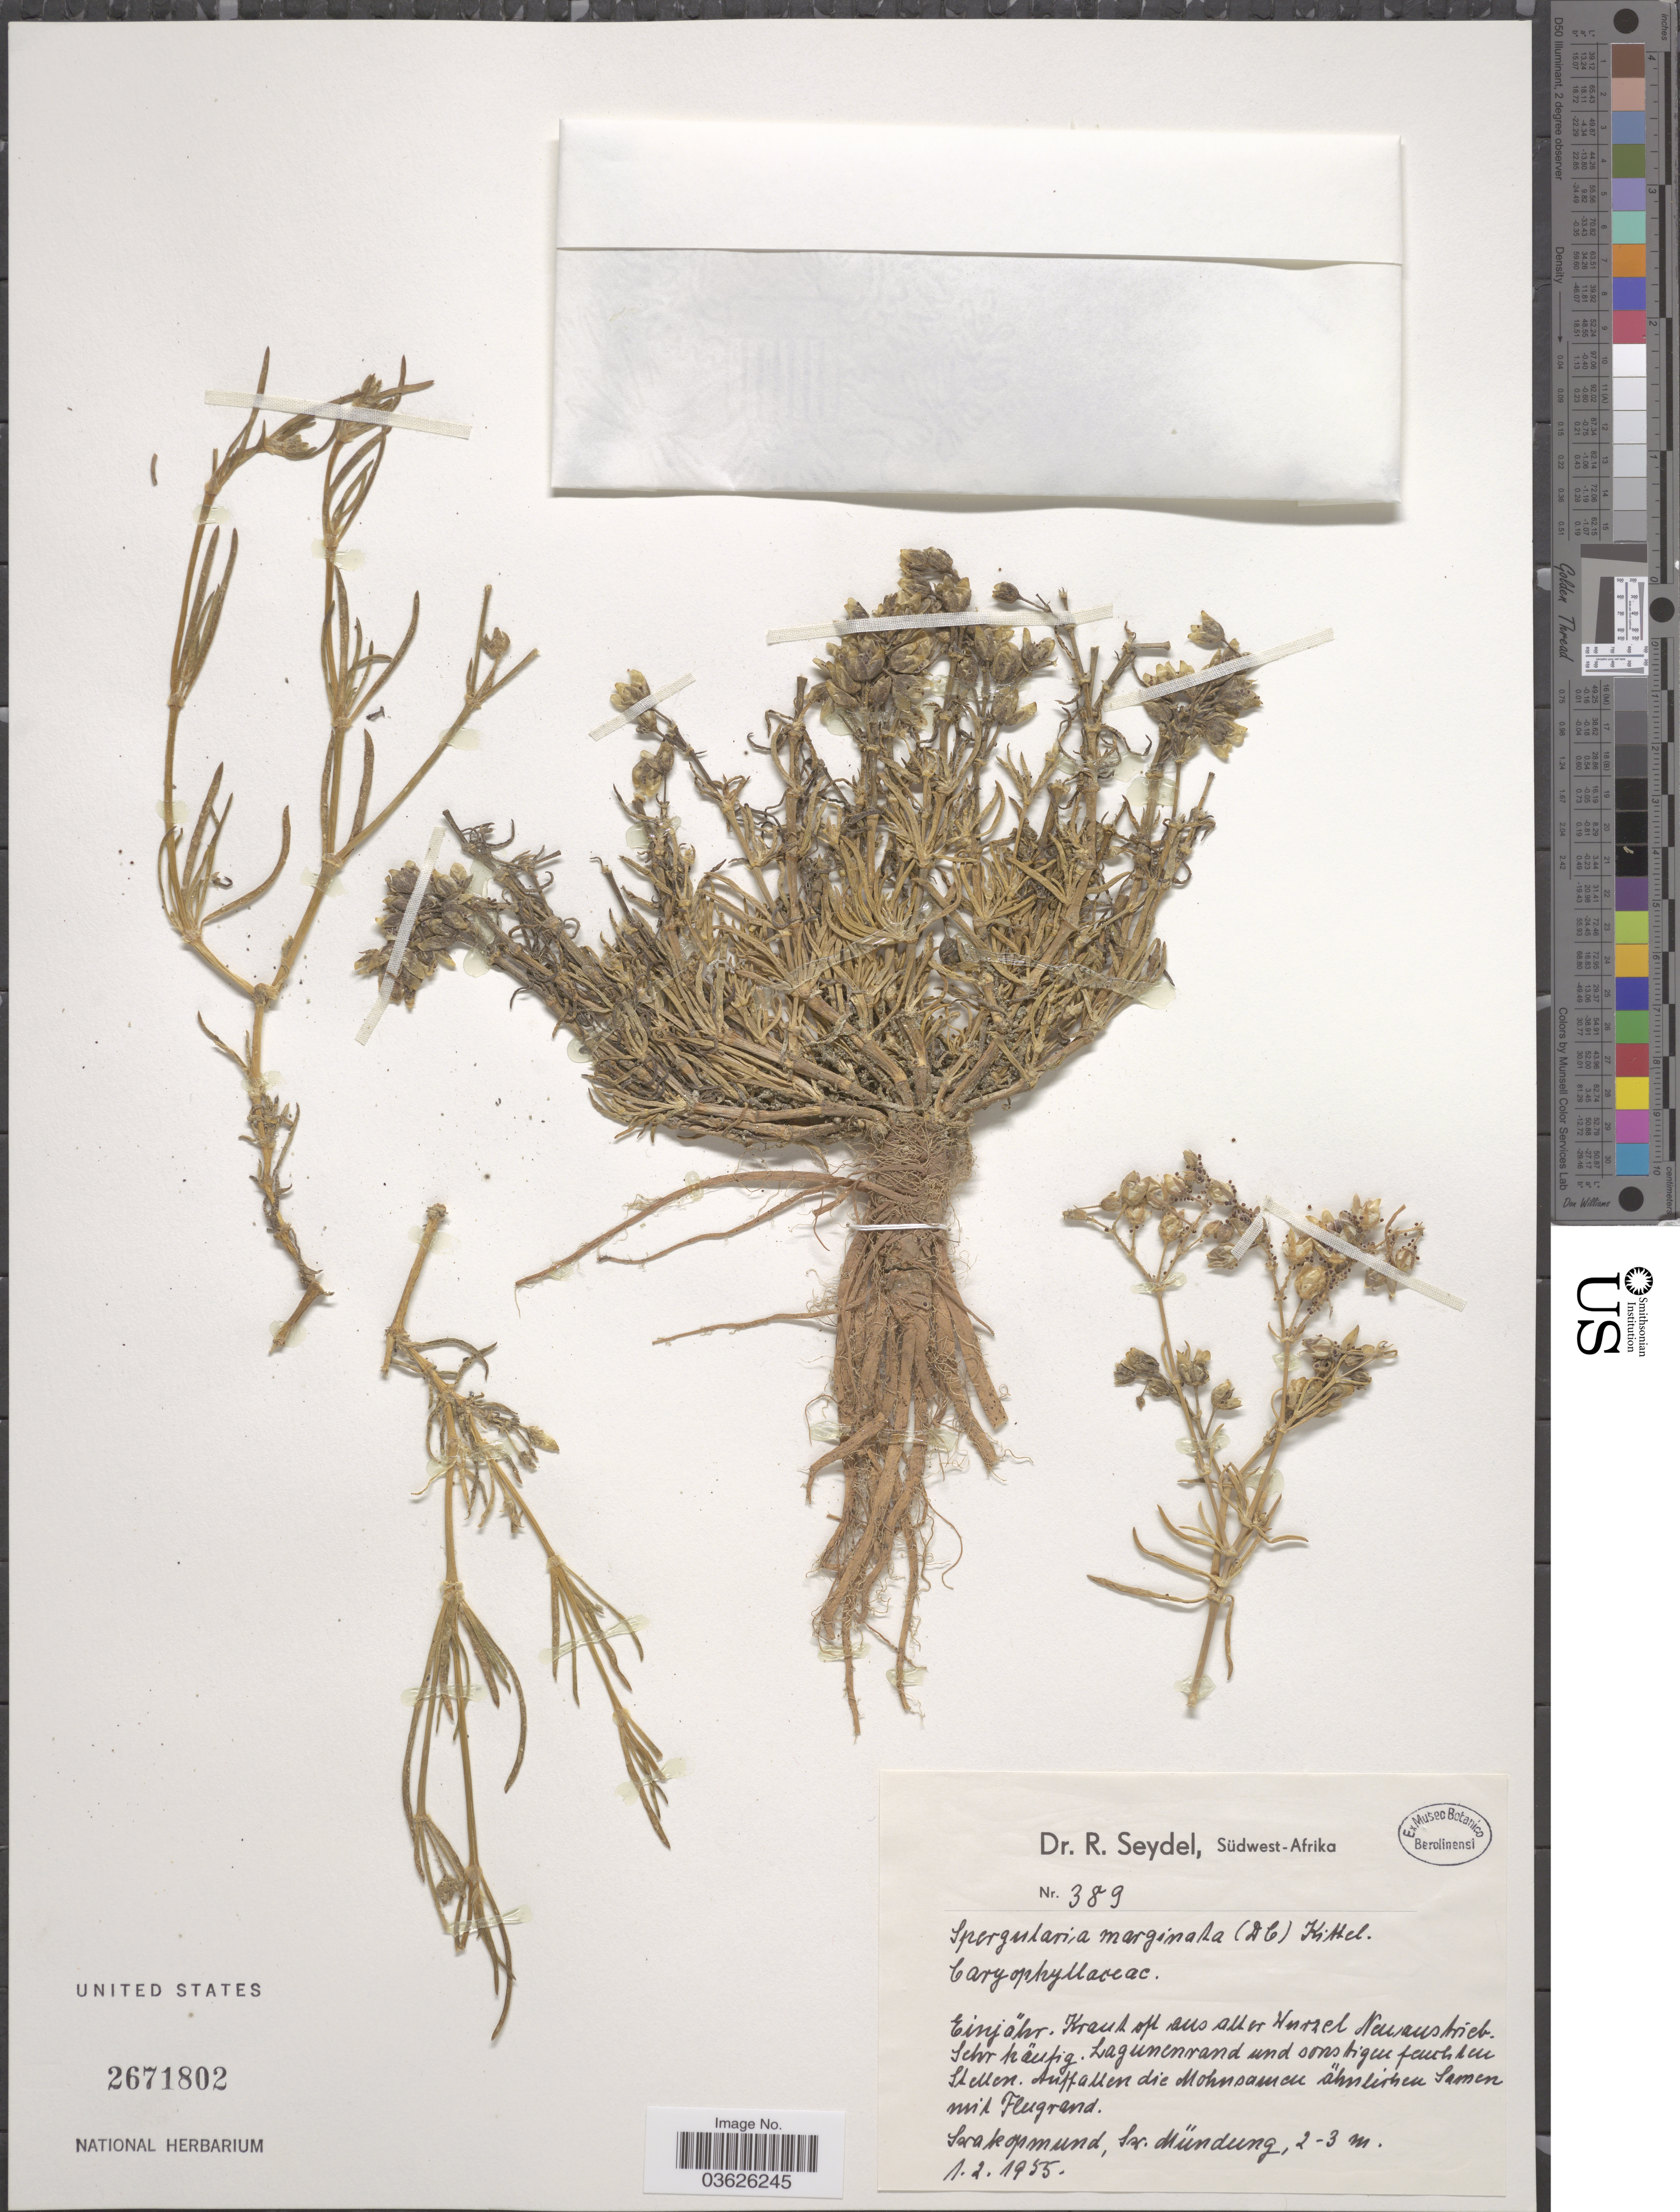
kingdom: Plantae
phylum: Tracheophyta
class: Magnoliopsida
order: Caryophyllales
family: Caryophyllaceae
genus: Spergularia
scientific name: Spergularia marginata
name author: (DC.) Kitt.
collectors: R. Seydel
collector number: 389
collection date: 1955-02-01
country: Namibia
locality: Südwest-Afrika [Southwest Africa] Swakopmund, Sw. Mündung.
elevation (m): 2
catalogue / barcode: US 2671802